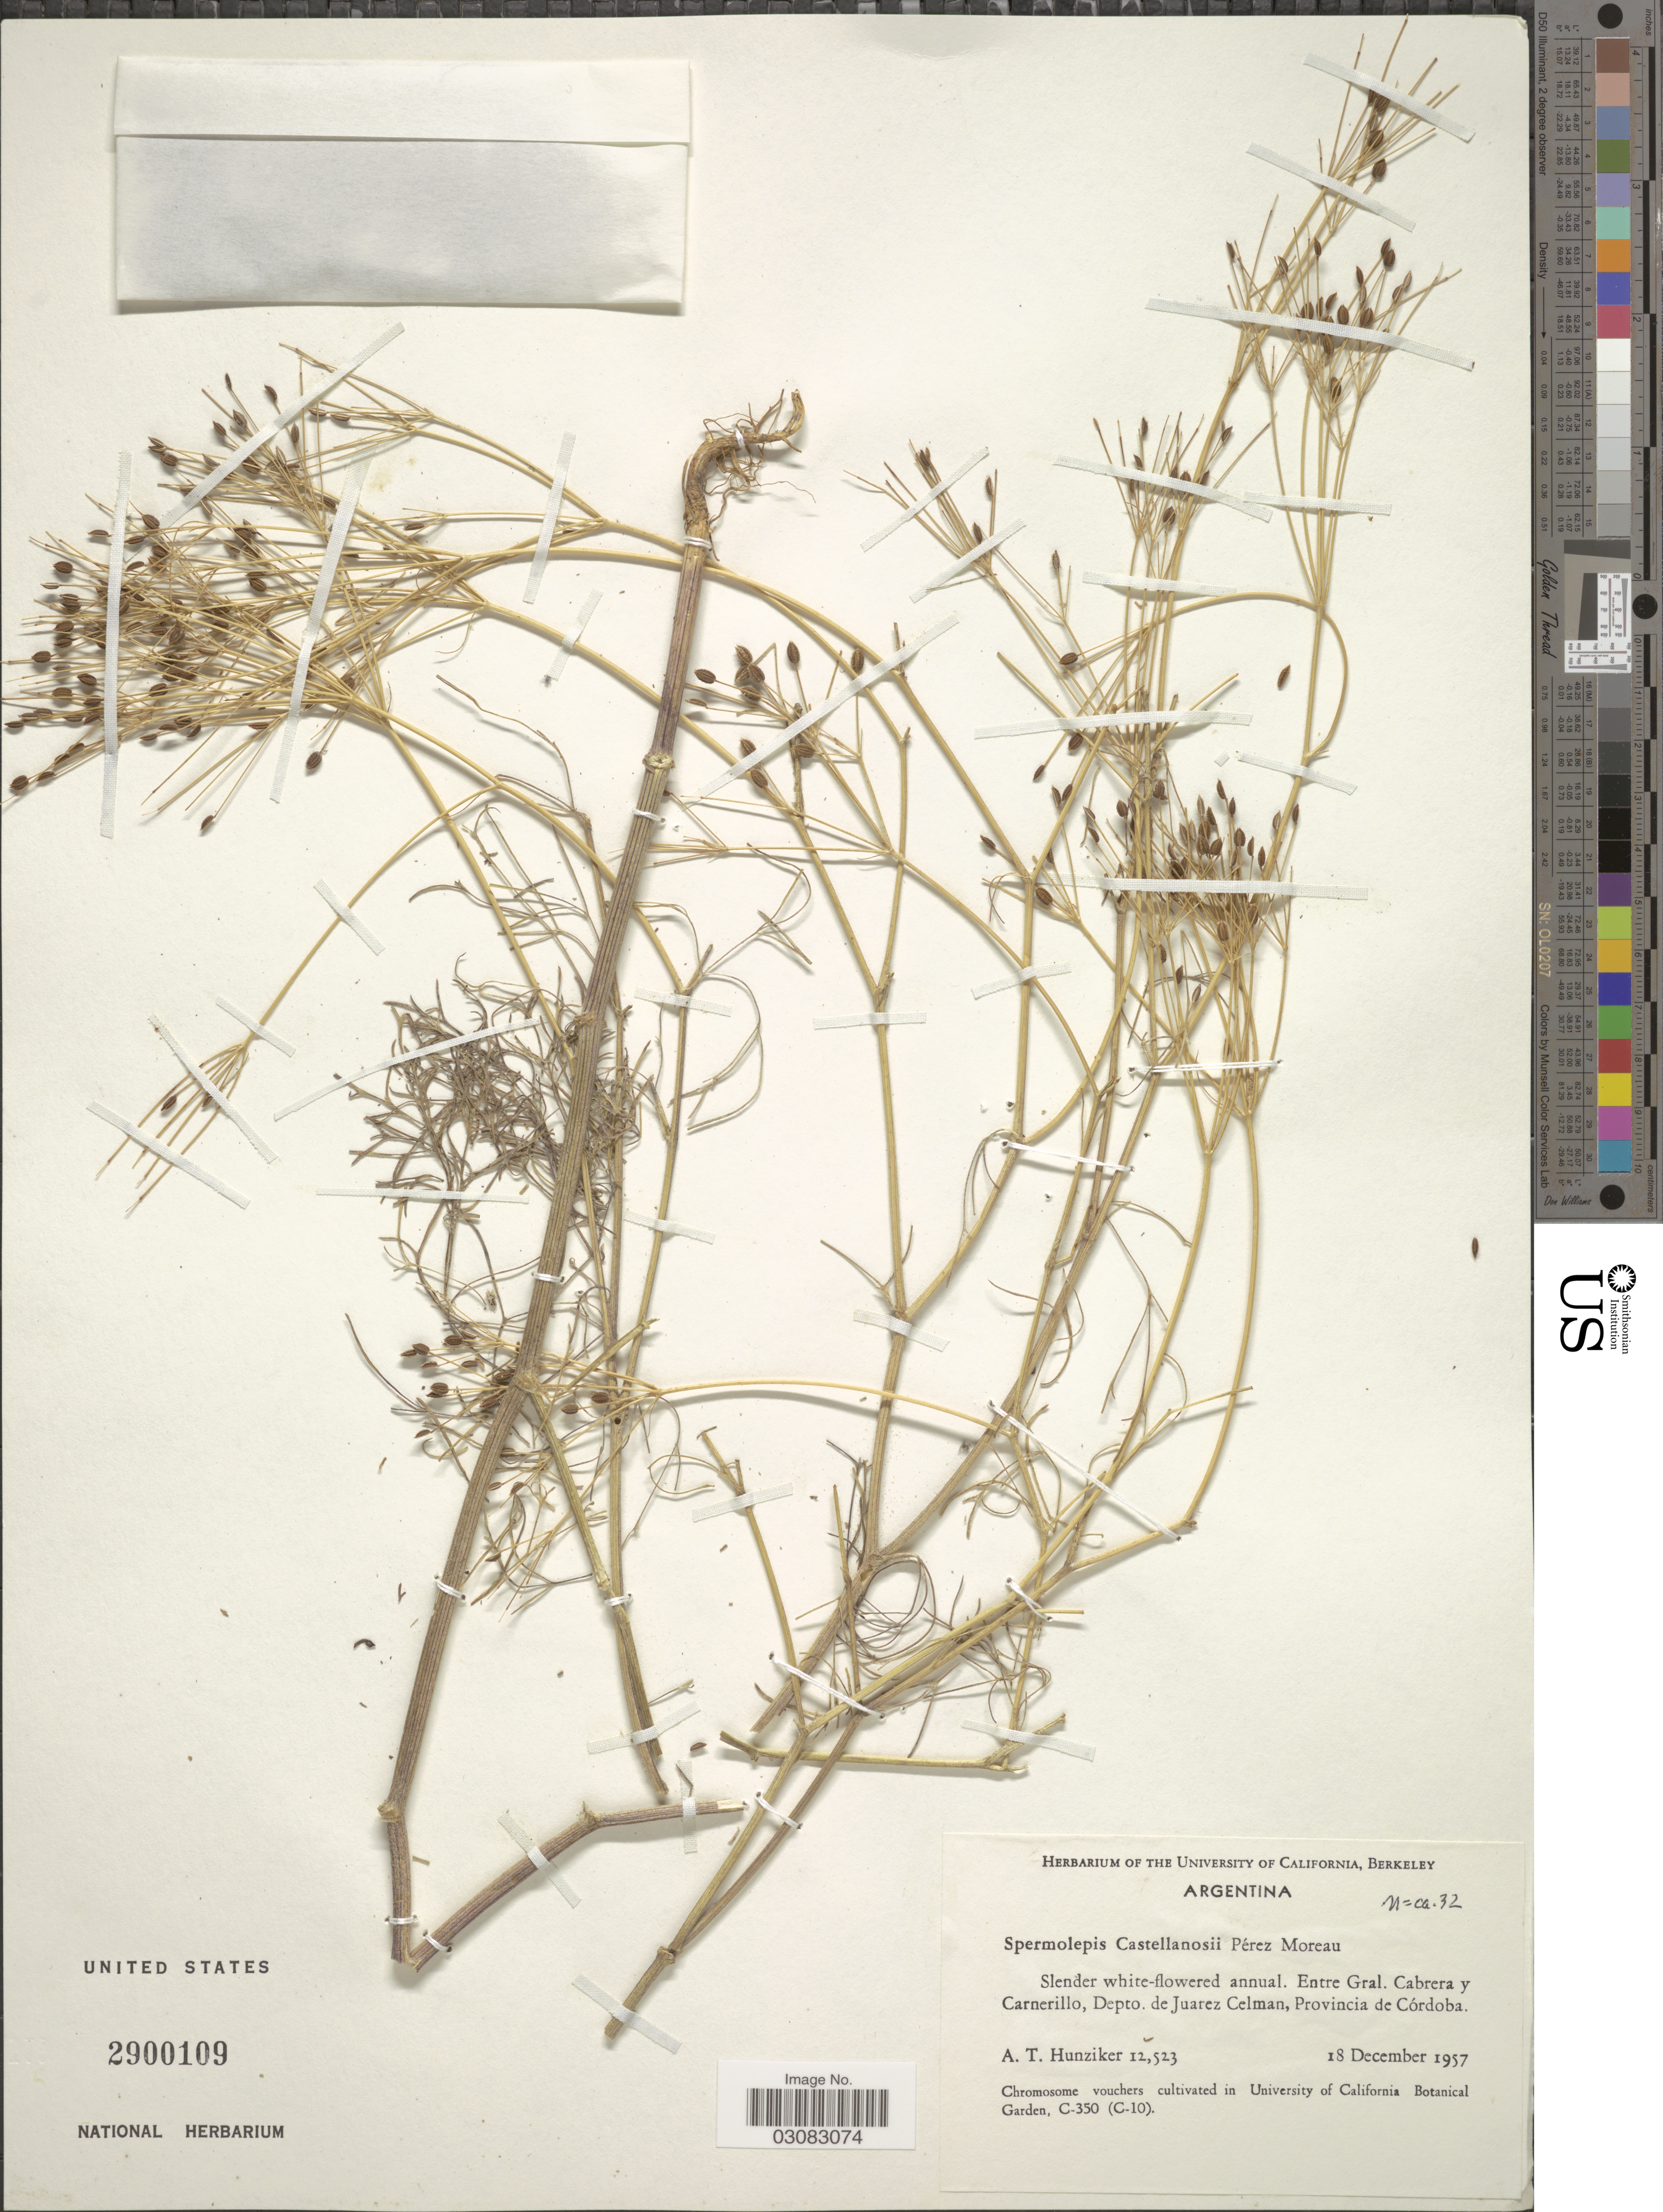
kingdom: Plantae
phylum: Tracheophyta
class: Magnoliopsida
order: Apiales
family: Apiaceae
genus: Spermolepis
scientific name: Spermolepis castellanosii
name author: Pérez-Mor.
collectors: A. T. Hunziker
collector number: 12523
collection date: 1957-12-18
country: Argentina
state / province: Cordoba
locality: Cabrera y Carnerillo, Depto. de Juarez Celman, Provincia de Córdoba.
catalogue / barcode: US 2900109